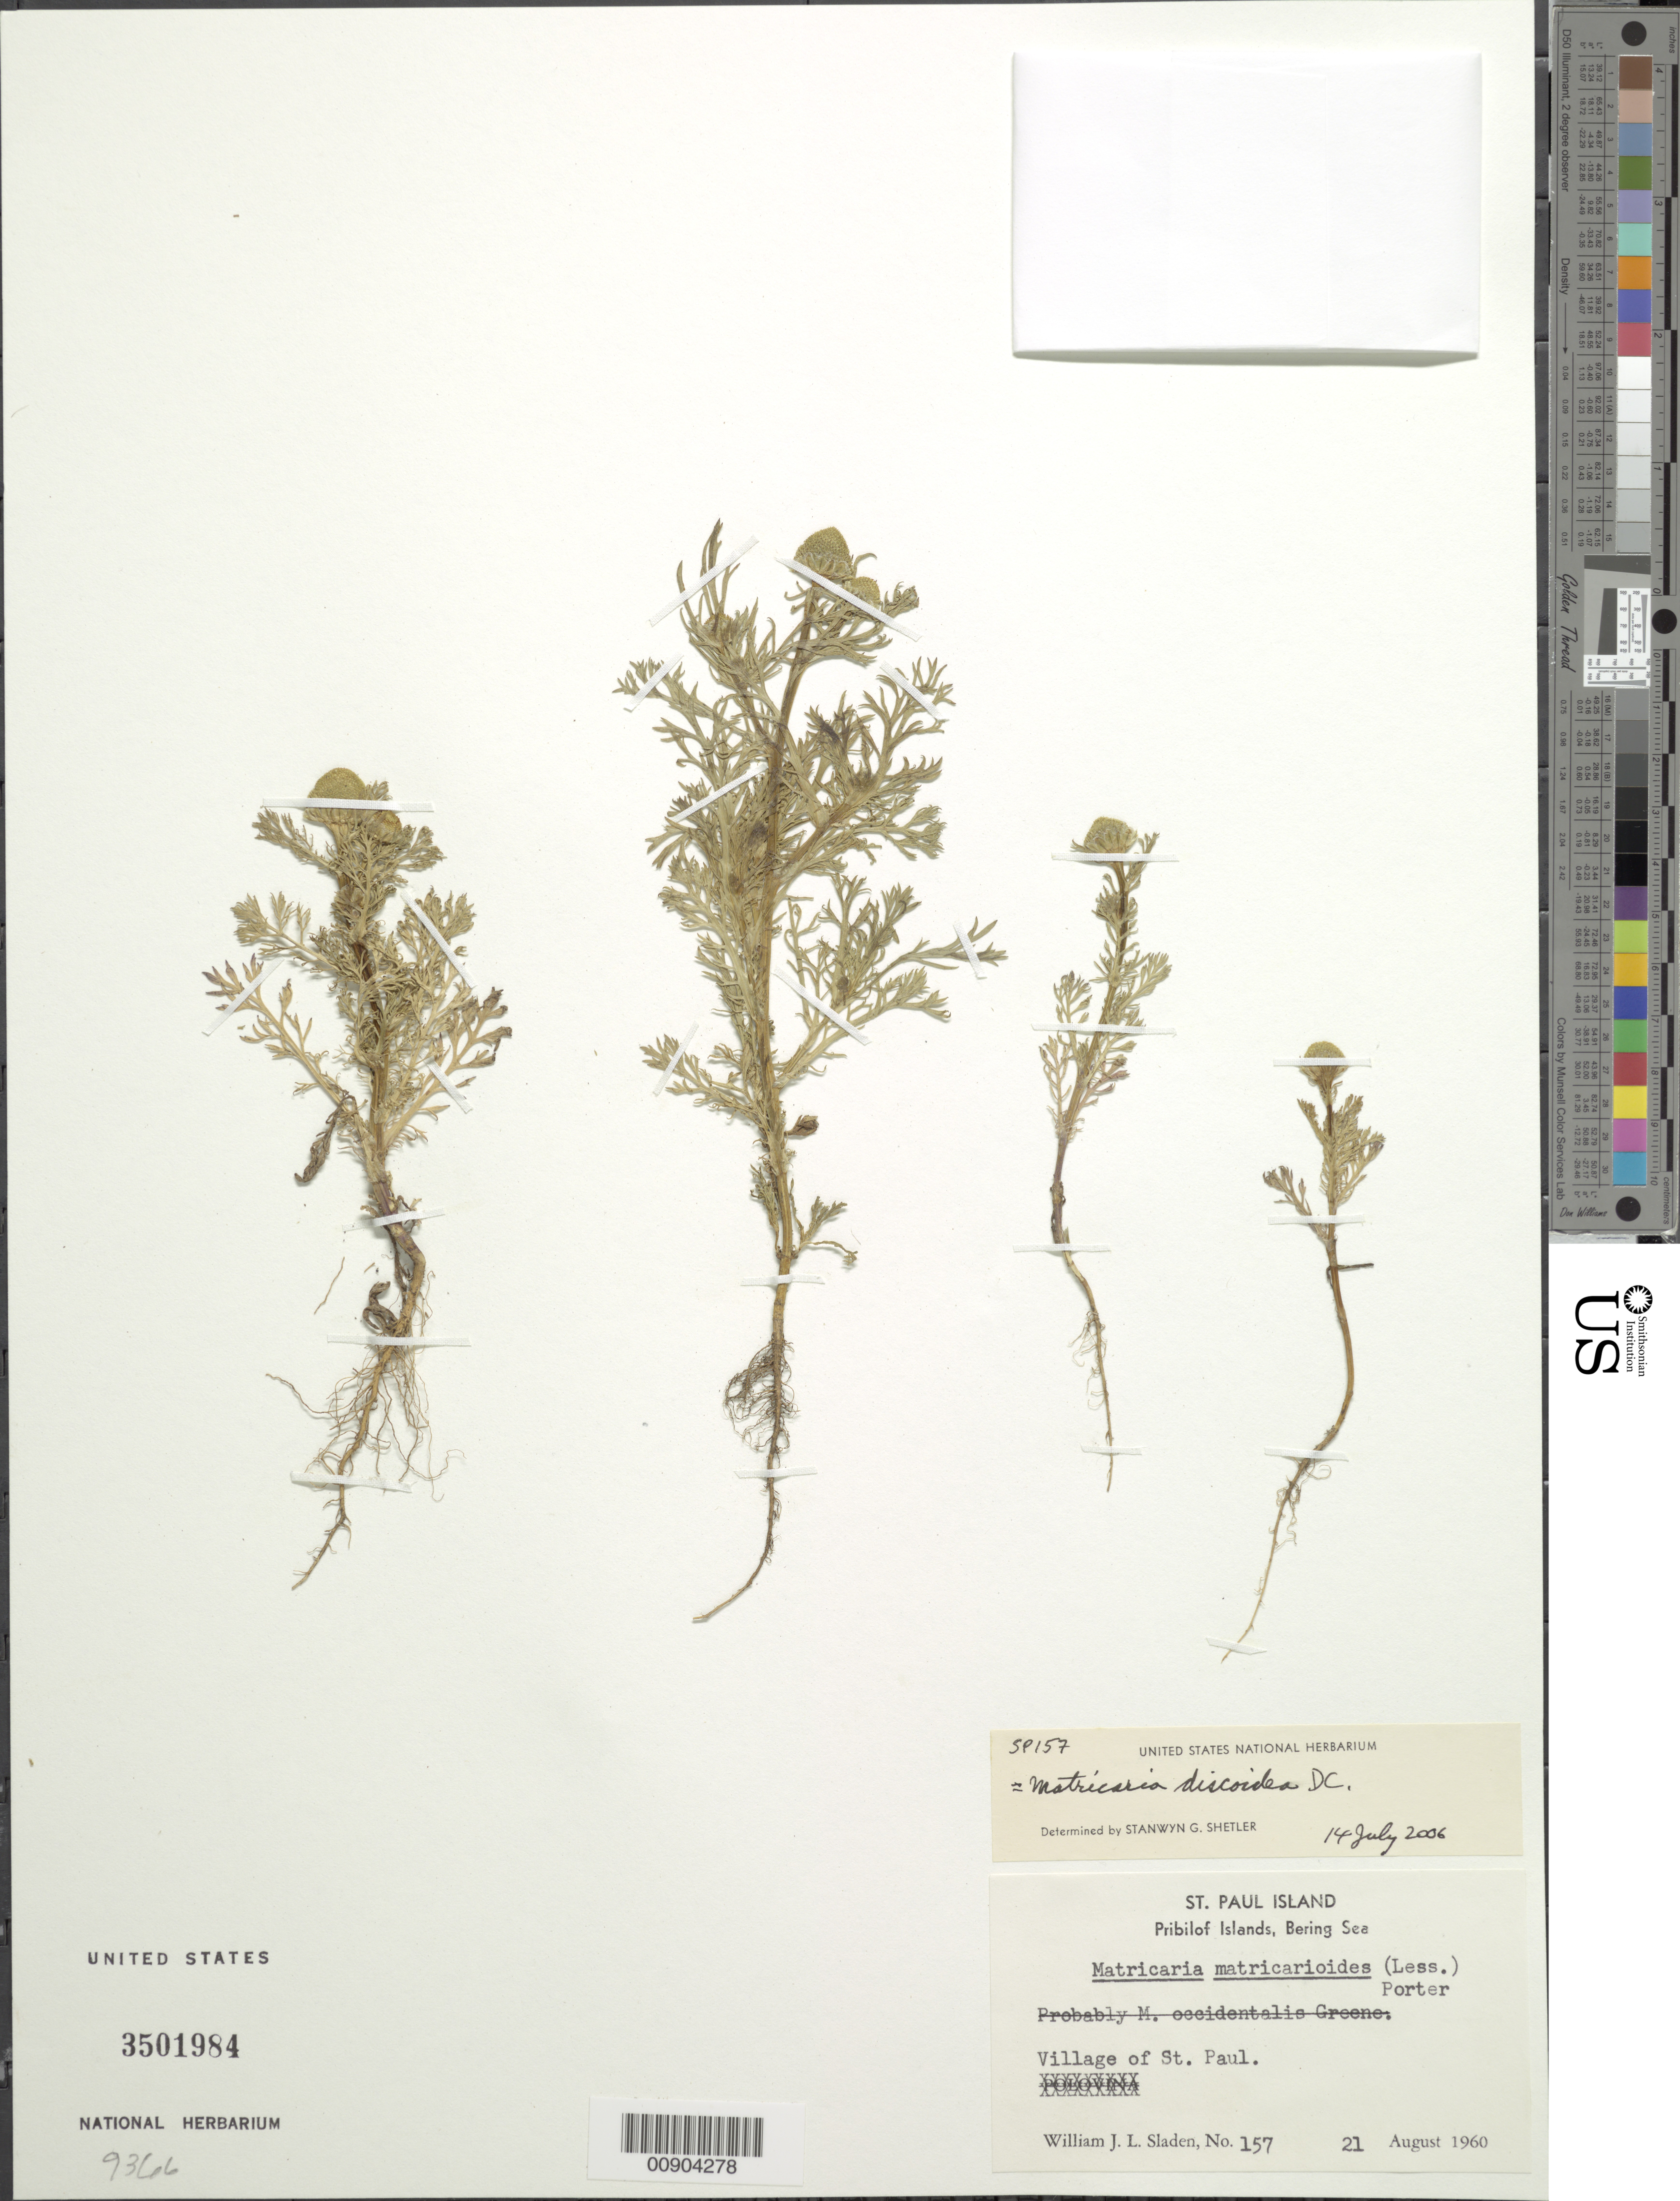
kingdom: Plantae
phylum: Tracheophyta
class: Magnoliopsida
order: Asterales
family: Asteraceae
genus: Matricaria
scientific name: Matricaria matricarioides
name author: (Less.) Porter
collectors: W. Sladen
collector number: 157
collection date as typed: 21 Aug 1960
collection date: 1960-08-21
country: United States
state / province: Alaska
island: St. Paul Island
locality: Village of St. Paul, Bering Sea, Pribilof Islands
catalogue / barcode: US 3501984